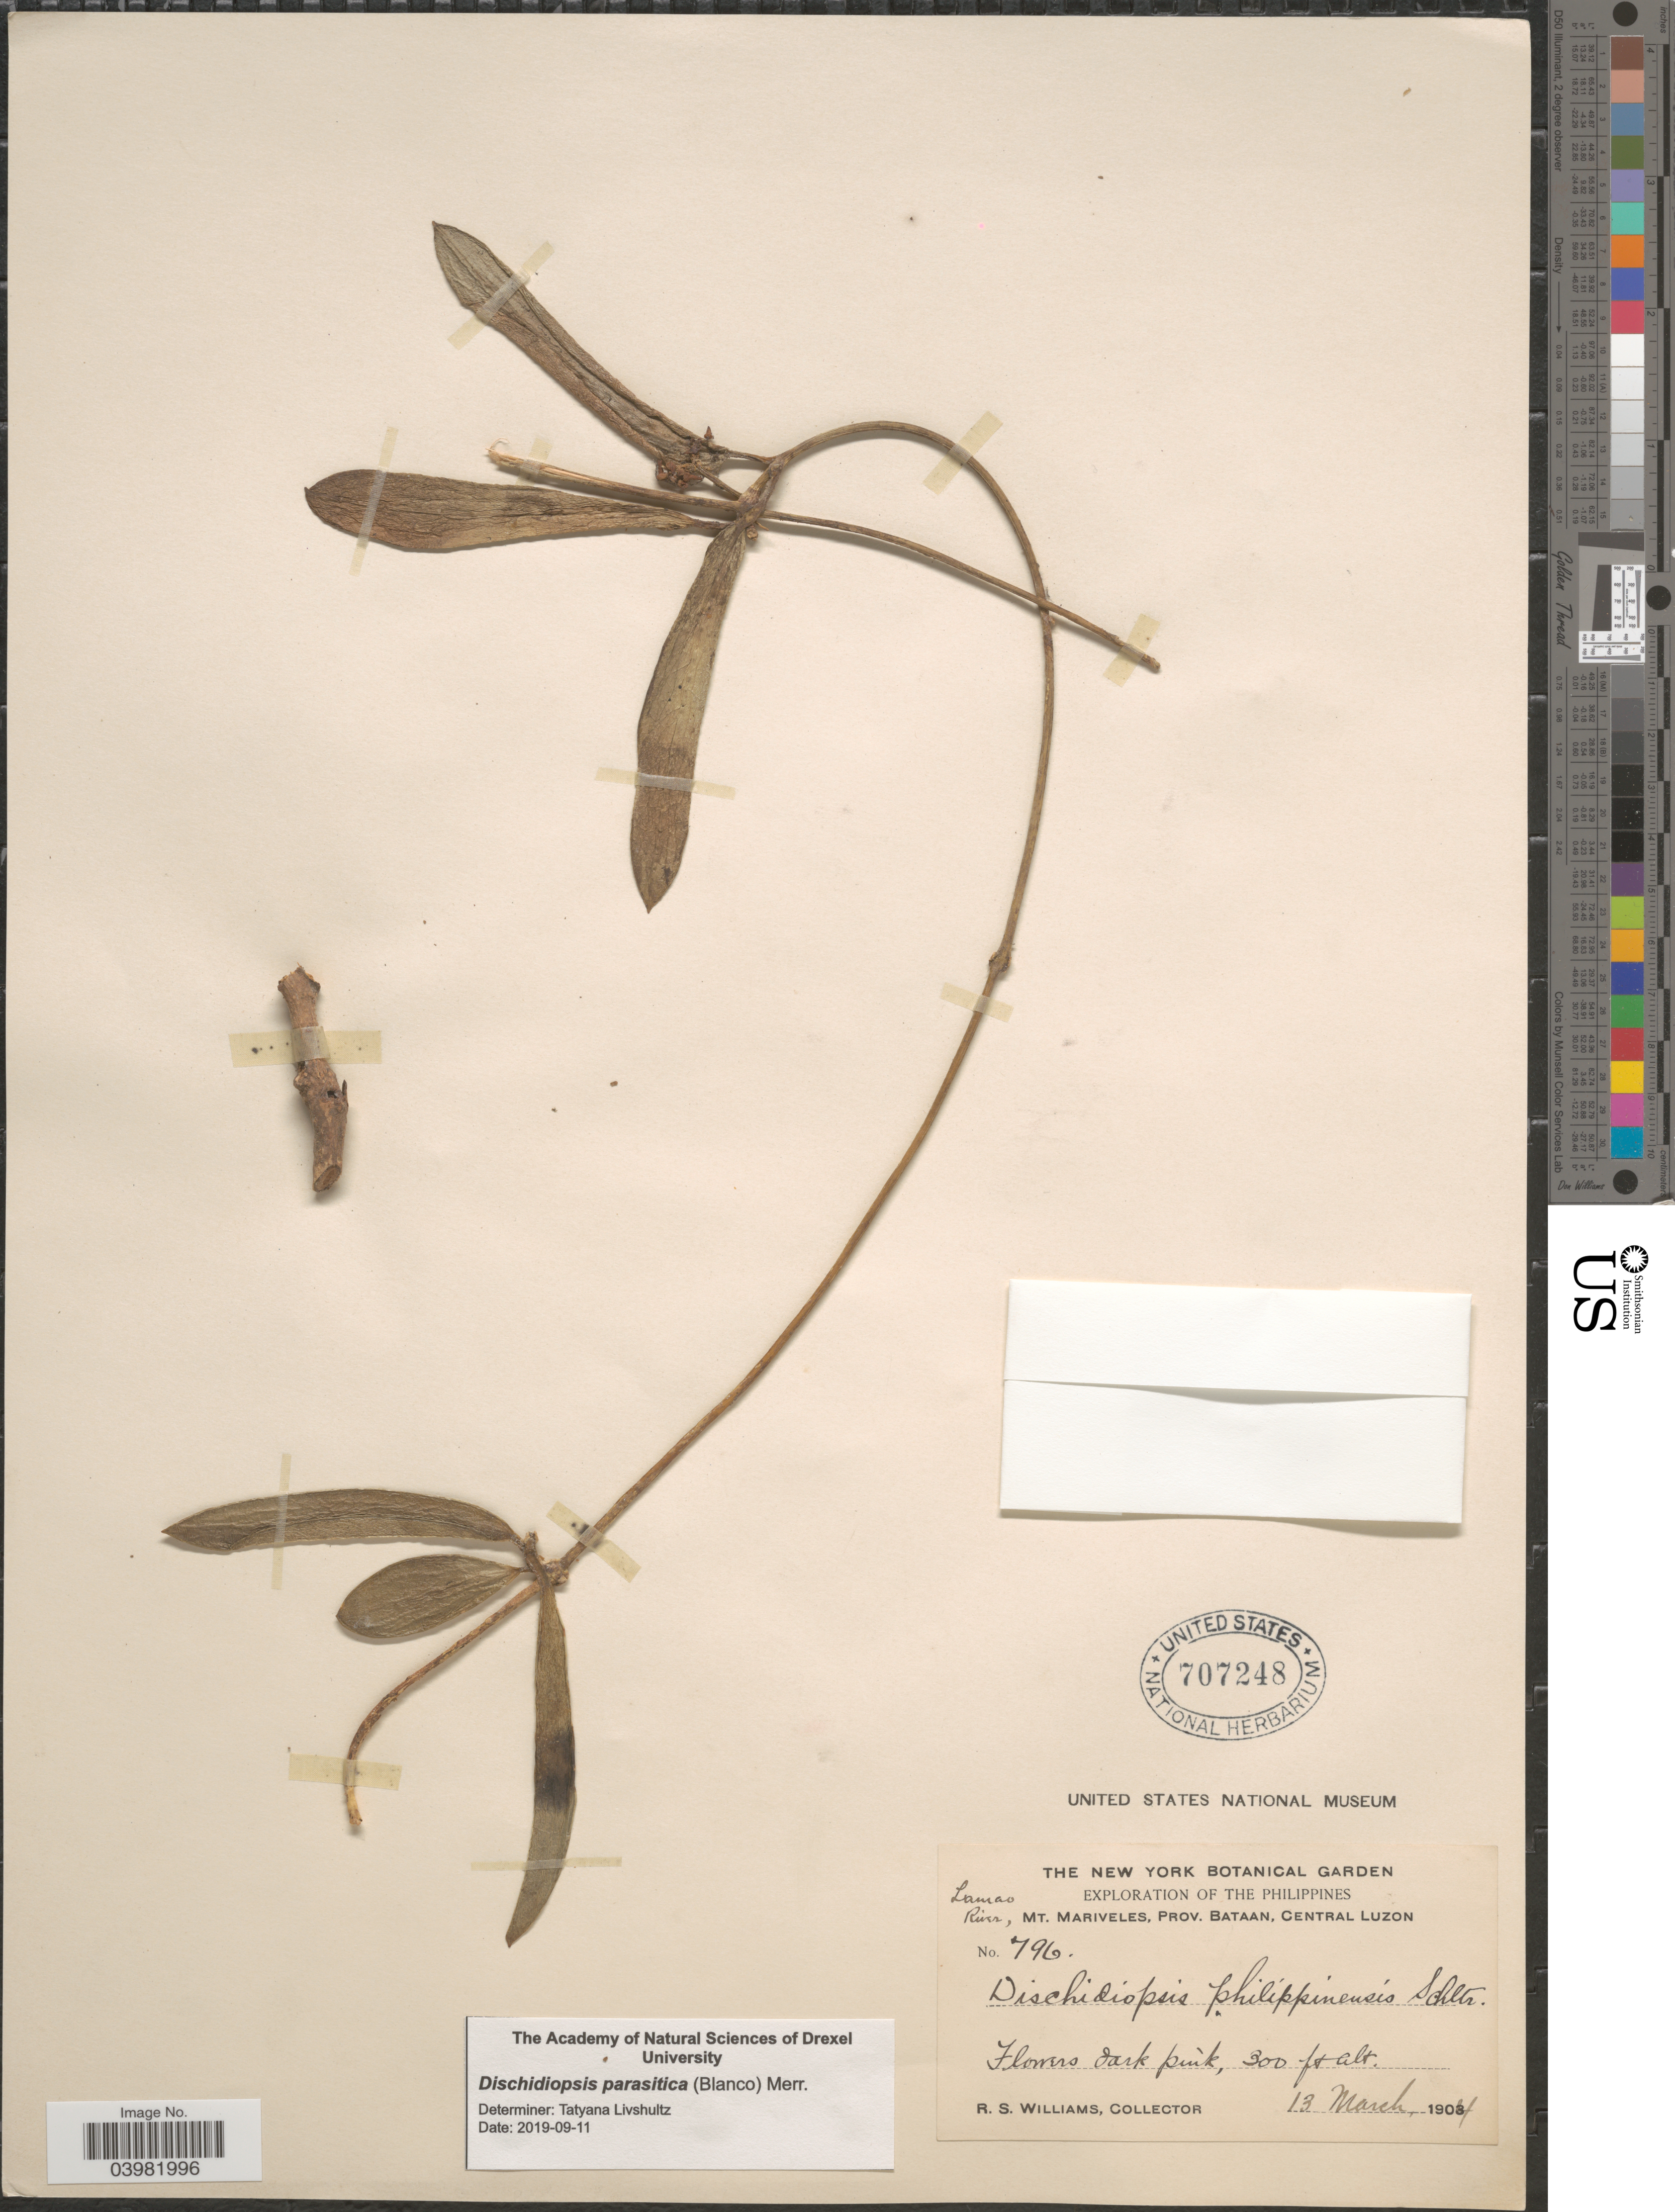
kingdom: Plantae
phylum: Tracheophyta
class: Magnoliopsida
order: Gentianales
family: Apocynaceae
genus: Dischidiopsis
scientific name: Dischidiopsis parasitica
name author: (Blanco) Merr.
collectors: R. S. Williams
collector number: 796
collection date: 1904-03-13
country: Philippines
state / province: Central Luzon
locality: Lamao River, Mt. Mariveles, Prov. Bataan.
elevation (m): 91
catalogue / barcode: US 707248